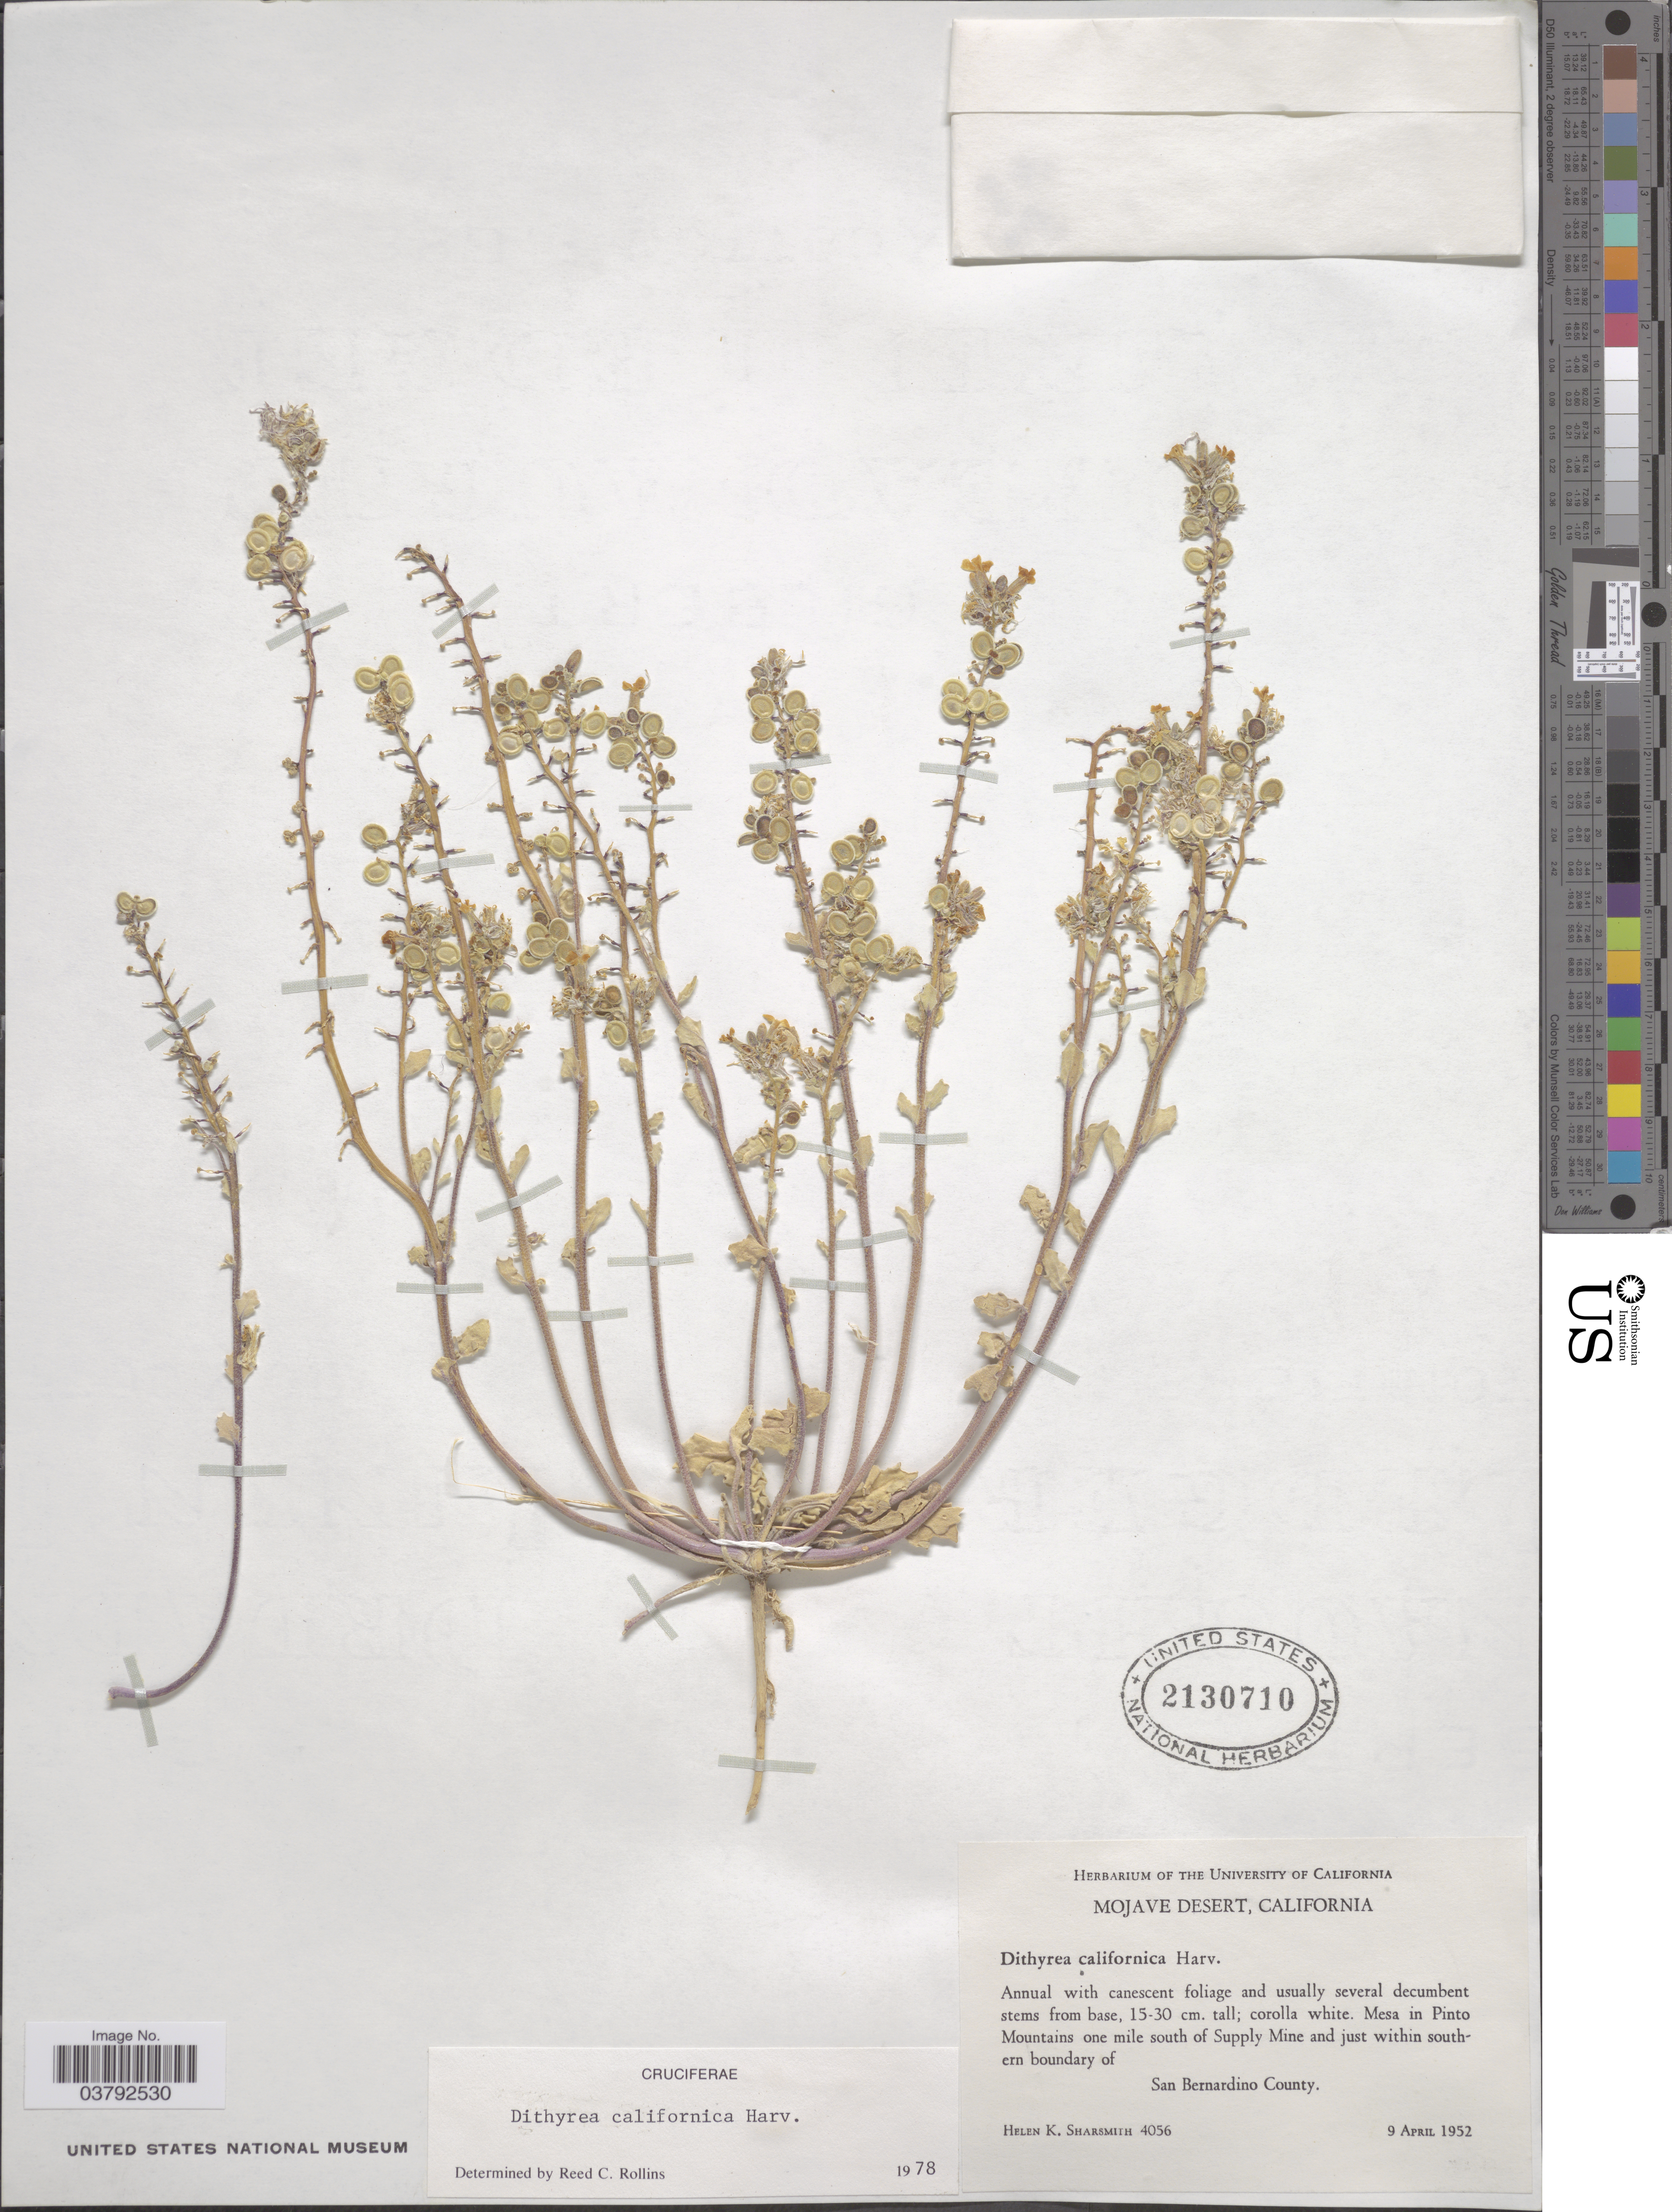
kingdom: Plantae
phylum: Tracheophyta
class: Magnoliopsida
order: Brassicales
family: Brassicaceae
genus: Dithyrea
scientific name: Dithyrea californica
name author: Harv.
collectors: H. Sharsmith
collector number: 4056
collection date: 1952-04-09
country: United States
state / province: California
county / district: San Bernardino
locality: Mojave Desert. Mesa in Pinto Mountains one mile south of Supply Mine and just within southern boundary of San Bernardino County.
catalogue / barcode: US 2130710